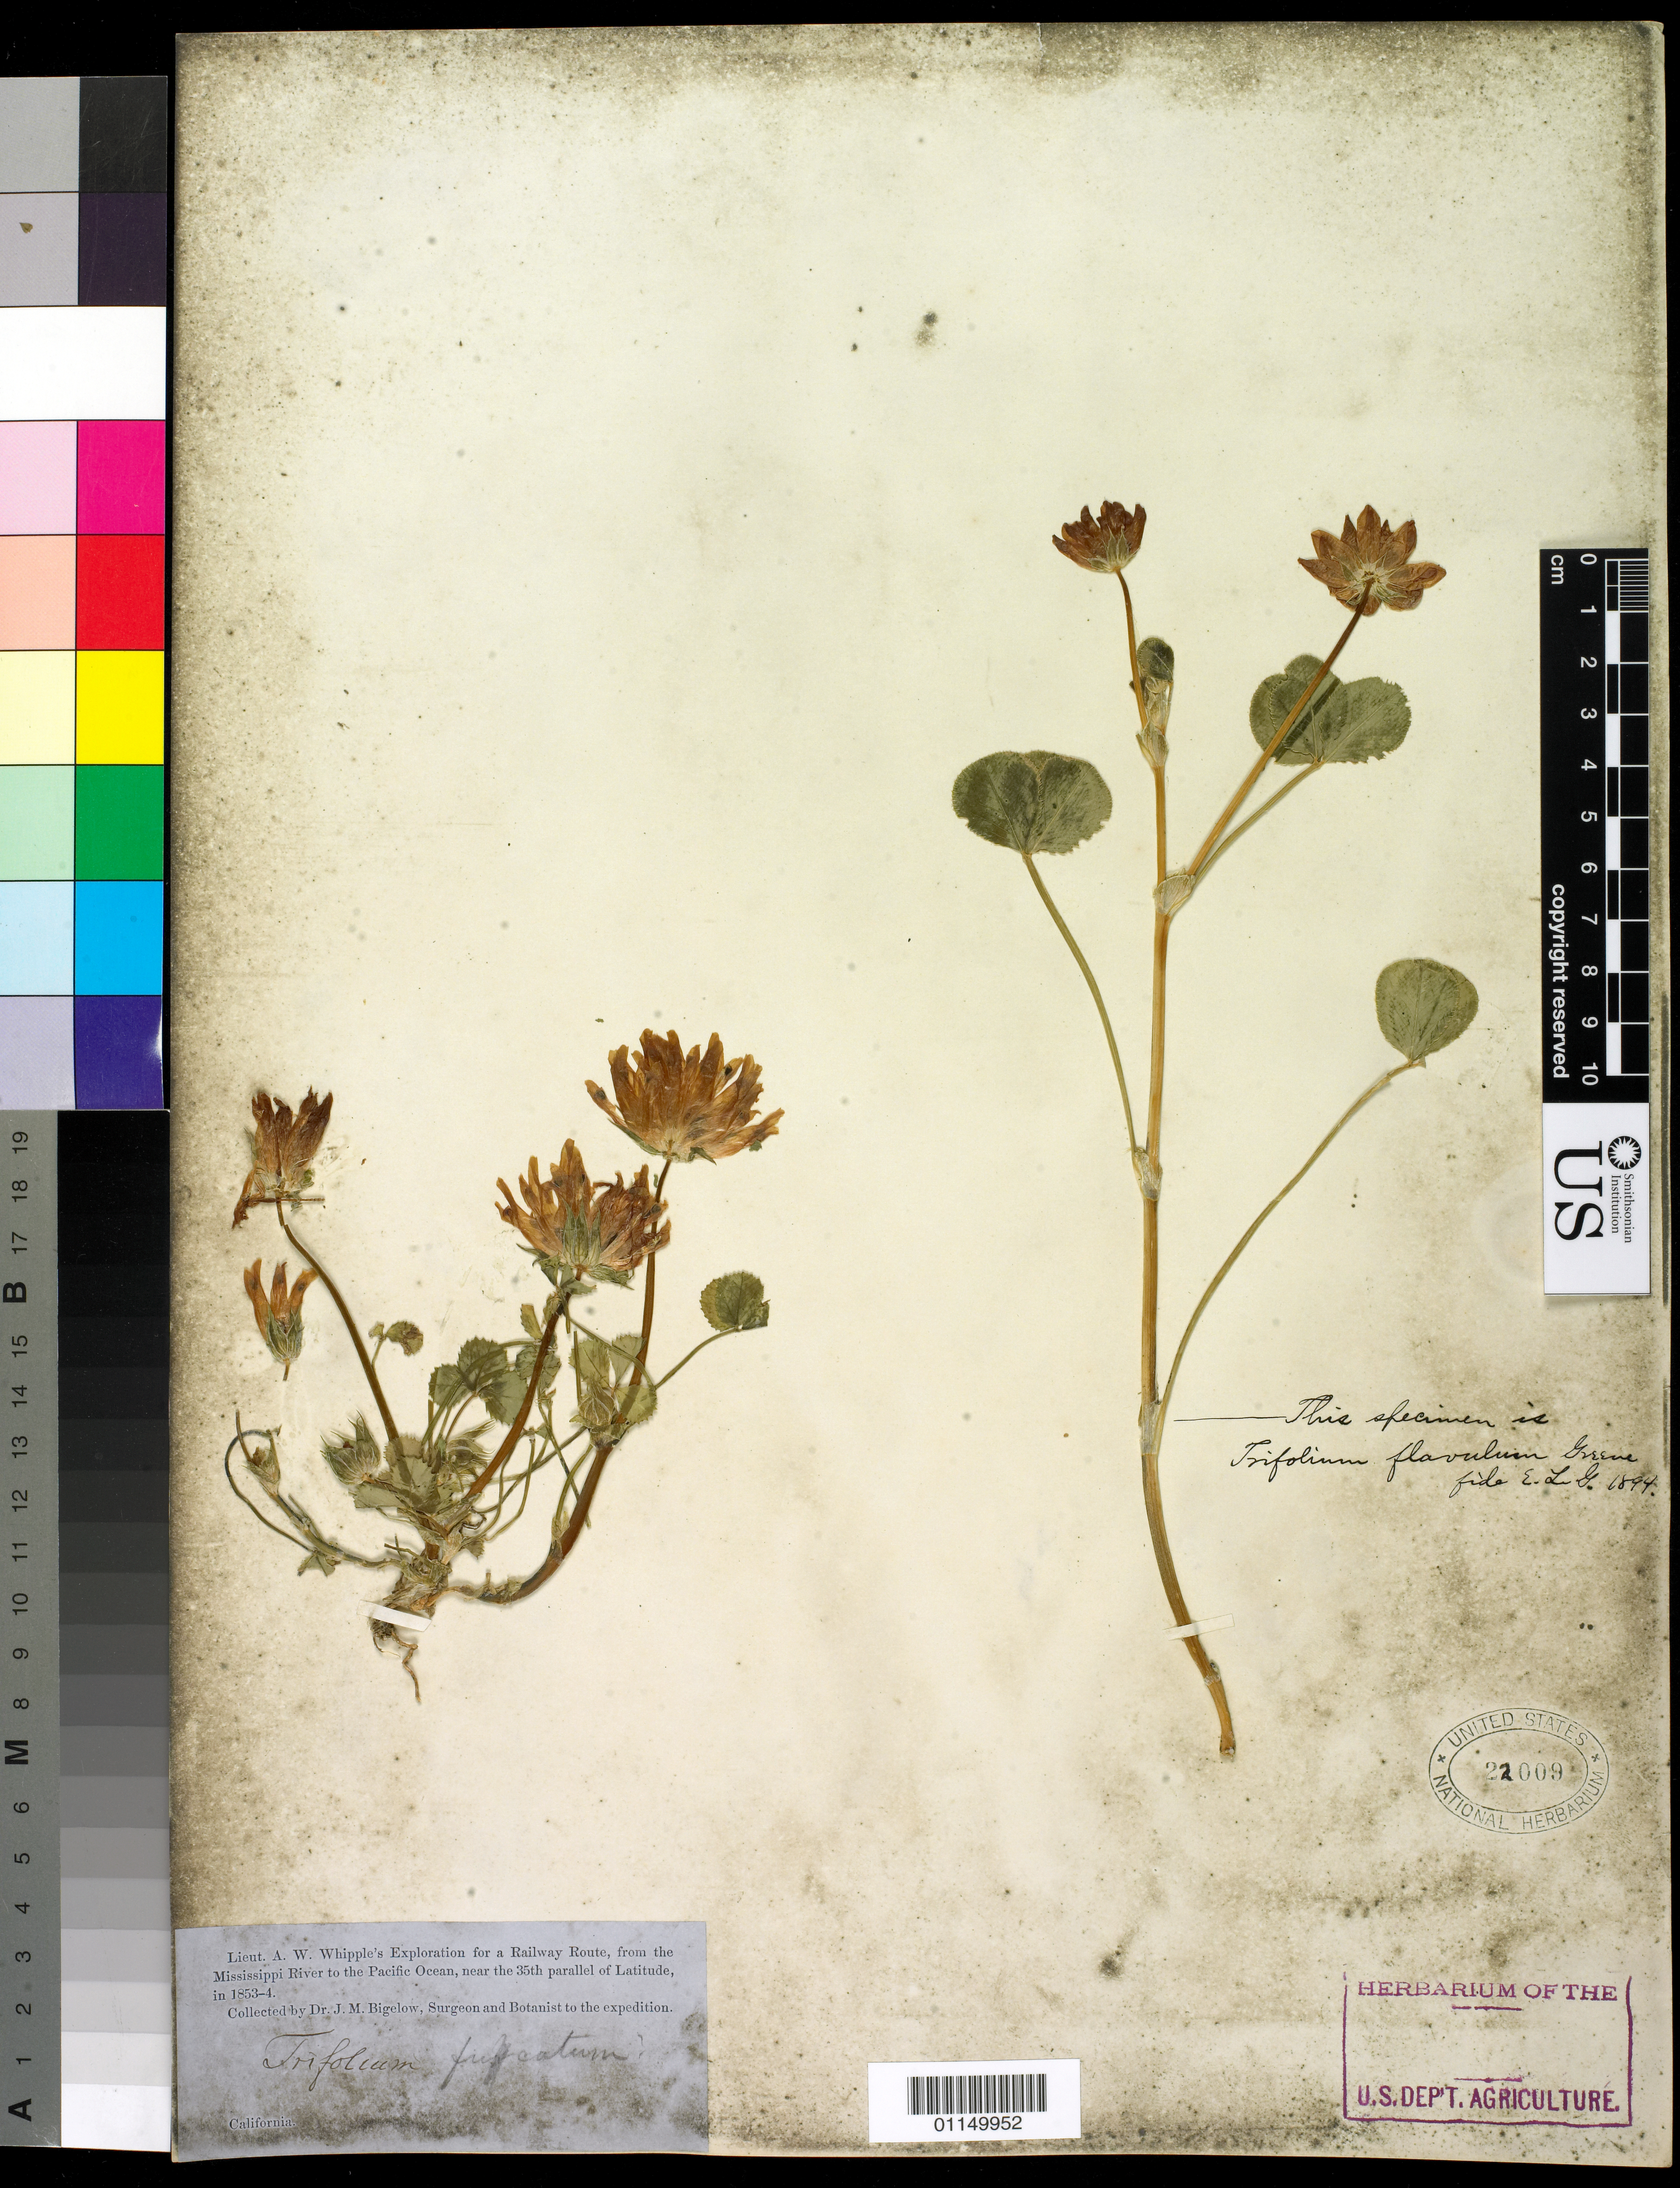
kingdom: Plantae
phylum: Tracheophyta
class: Magnoliopsida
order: Fabales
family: Fabaceae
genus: Trifolium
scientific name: Trifolium fucatum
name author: Lindl.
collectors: J. M. Bigelow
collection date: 1853/1854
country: United States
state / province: California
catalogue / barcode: US 22009